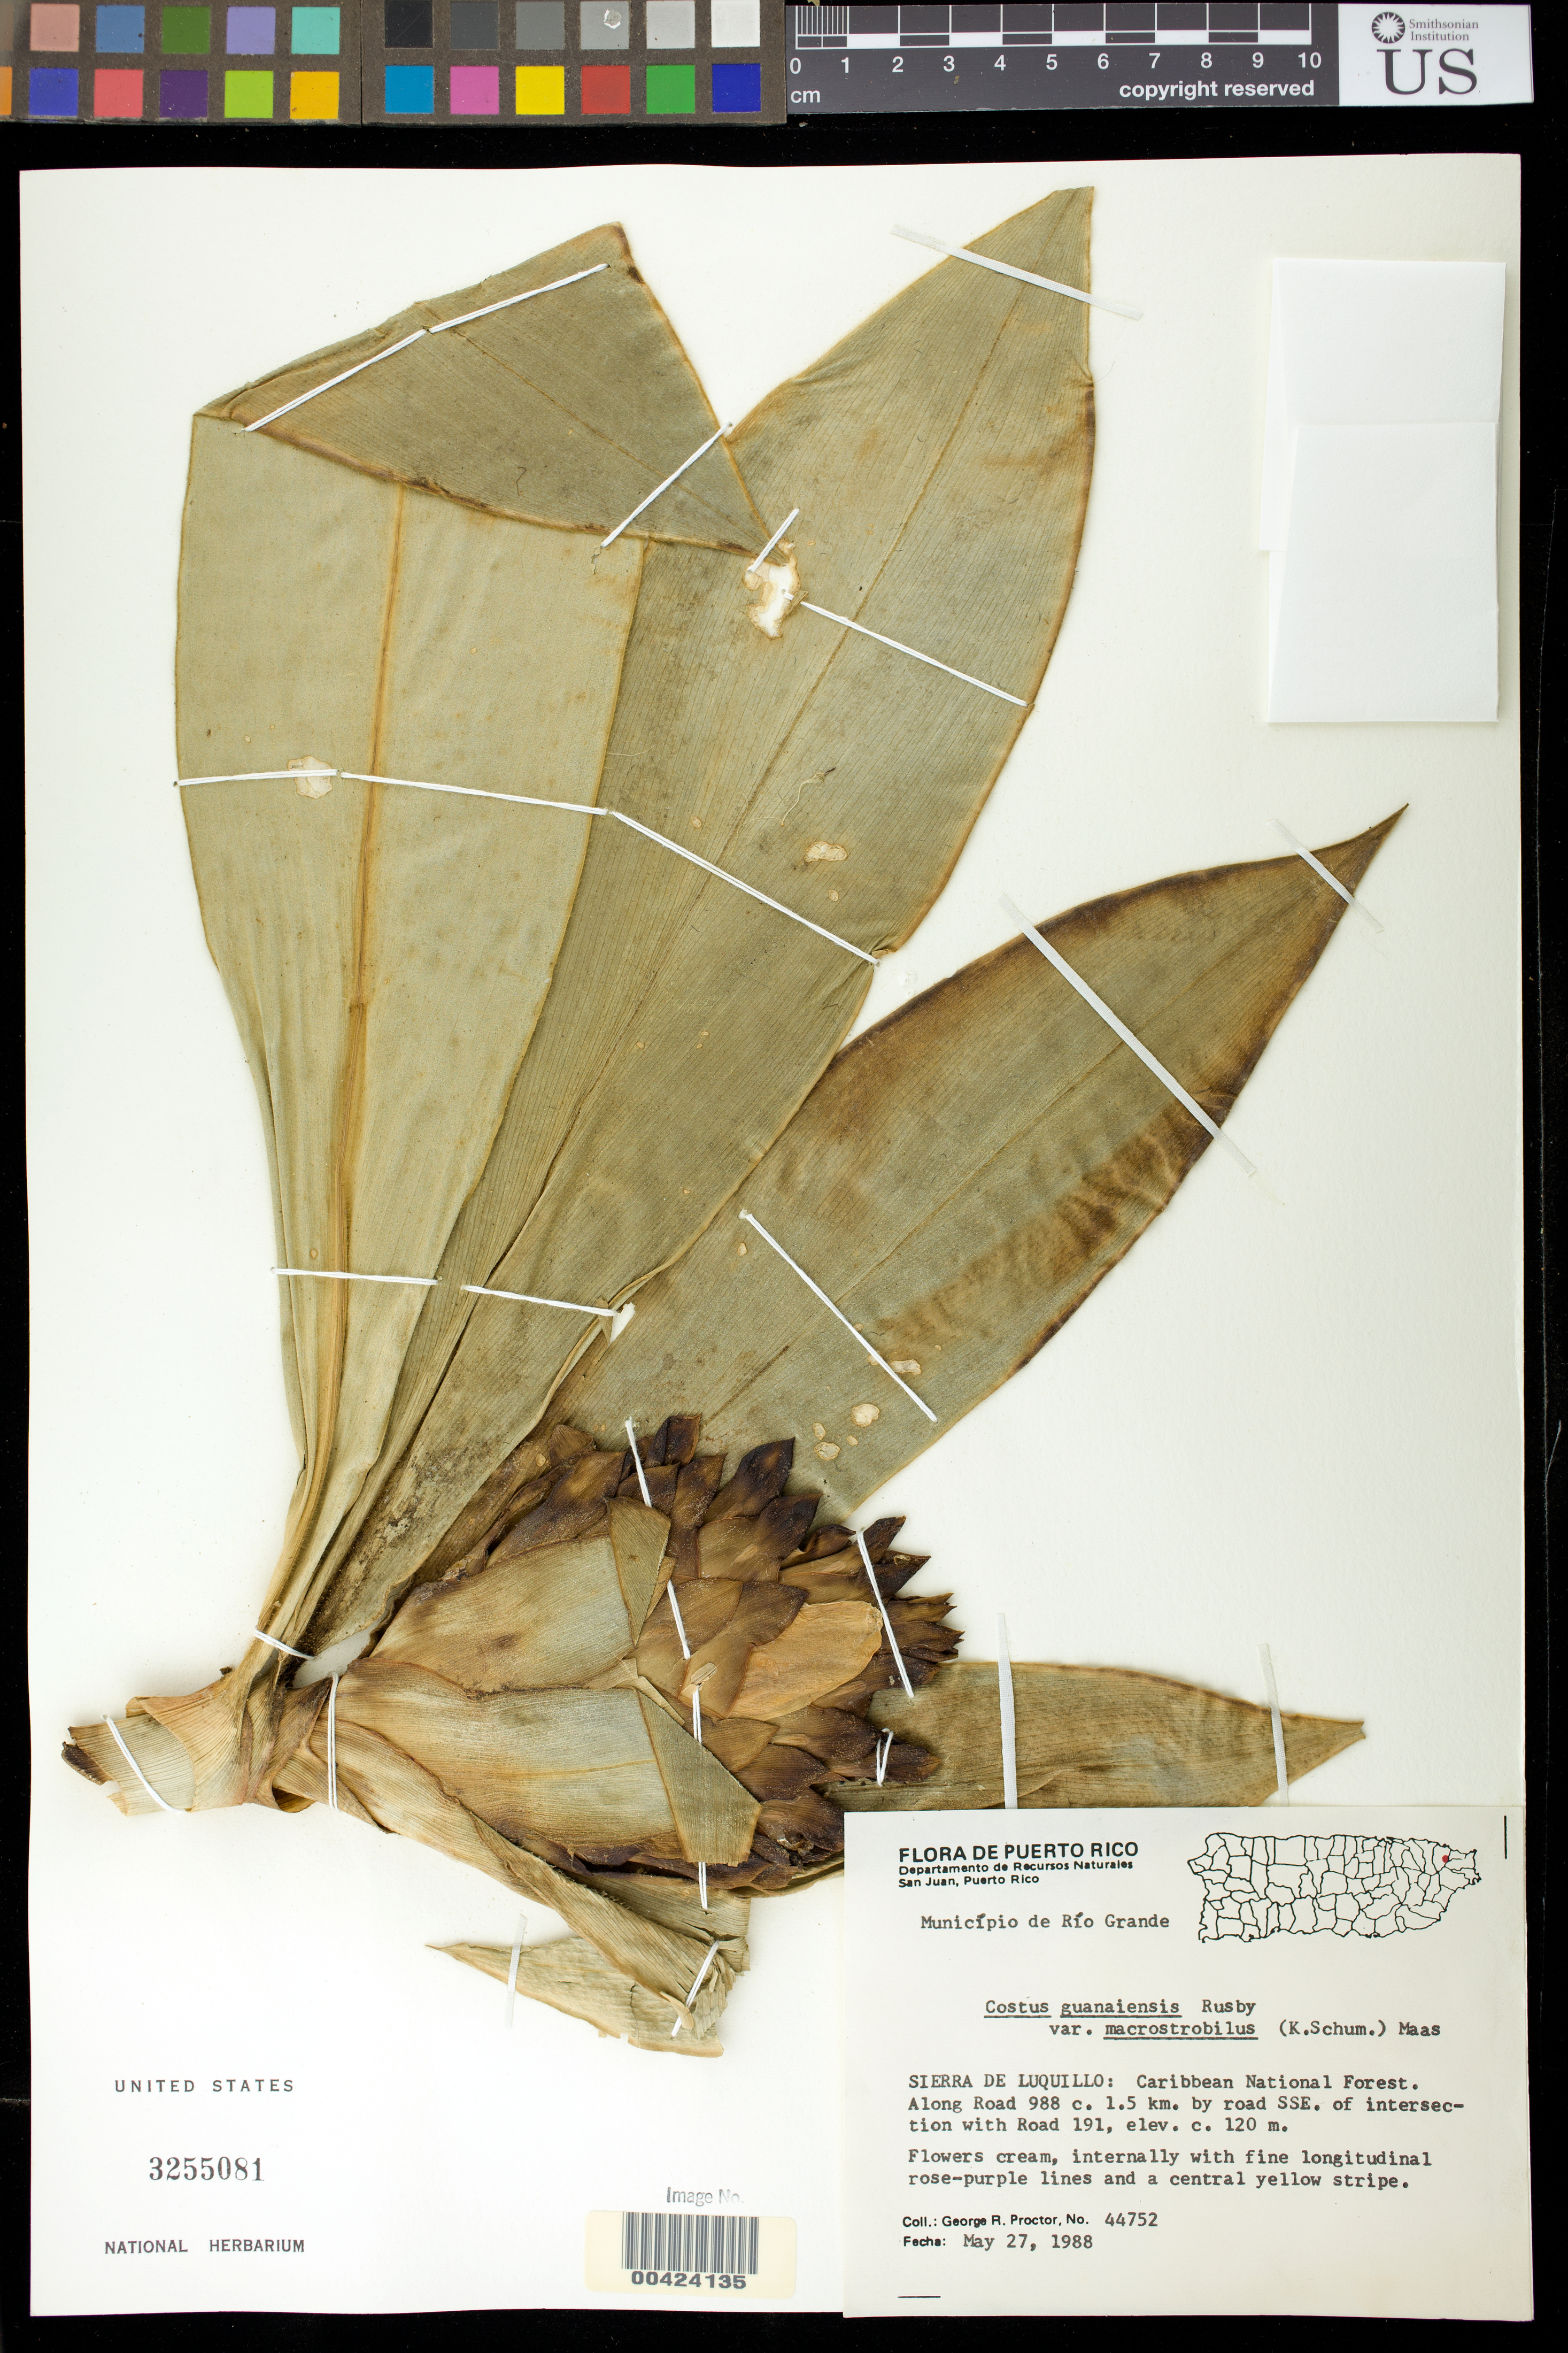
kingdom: Plantae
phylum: Tracheophyta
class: Liliopsida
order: Zingiberales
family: Costaceae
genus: Costus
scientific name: Costus guanaiensis var. macrostrobilis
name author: (K. Schum.) Maas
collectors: G. R. Proctor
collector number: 44752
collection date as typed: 27 May 1988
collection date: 1988-05-27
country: Puerto Rico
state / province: Río Grande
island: Greater Antilles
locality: Sierra de luquillo, caribbean nat'l forest; 1.5 km sse of intersection of rte 988 and rte 191, along rte 988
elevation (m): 120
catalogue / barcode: US 3255081